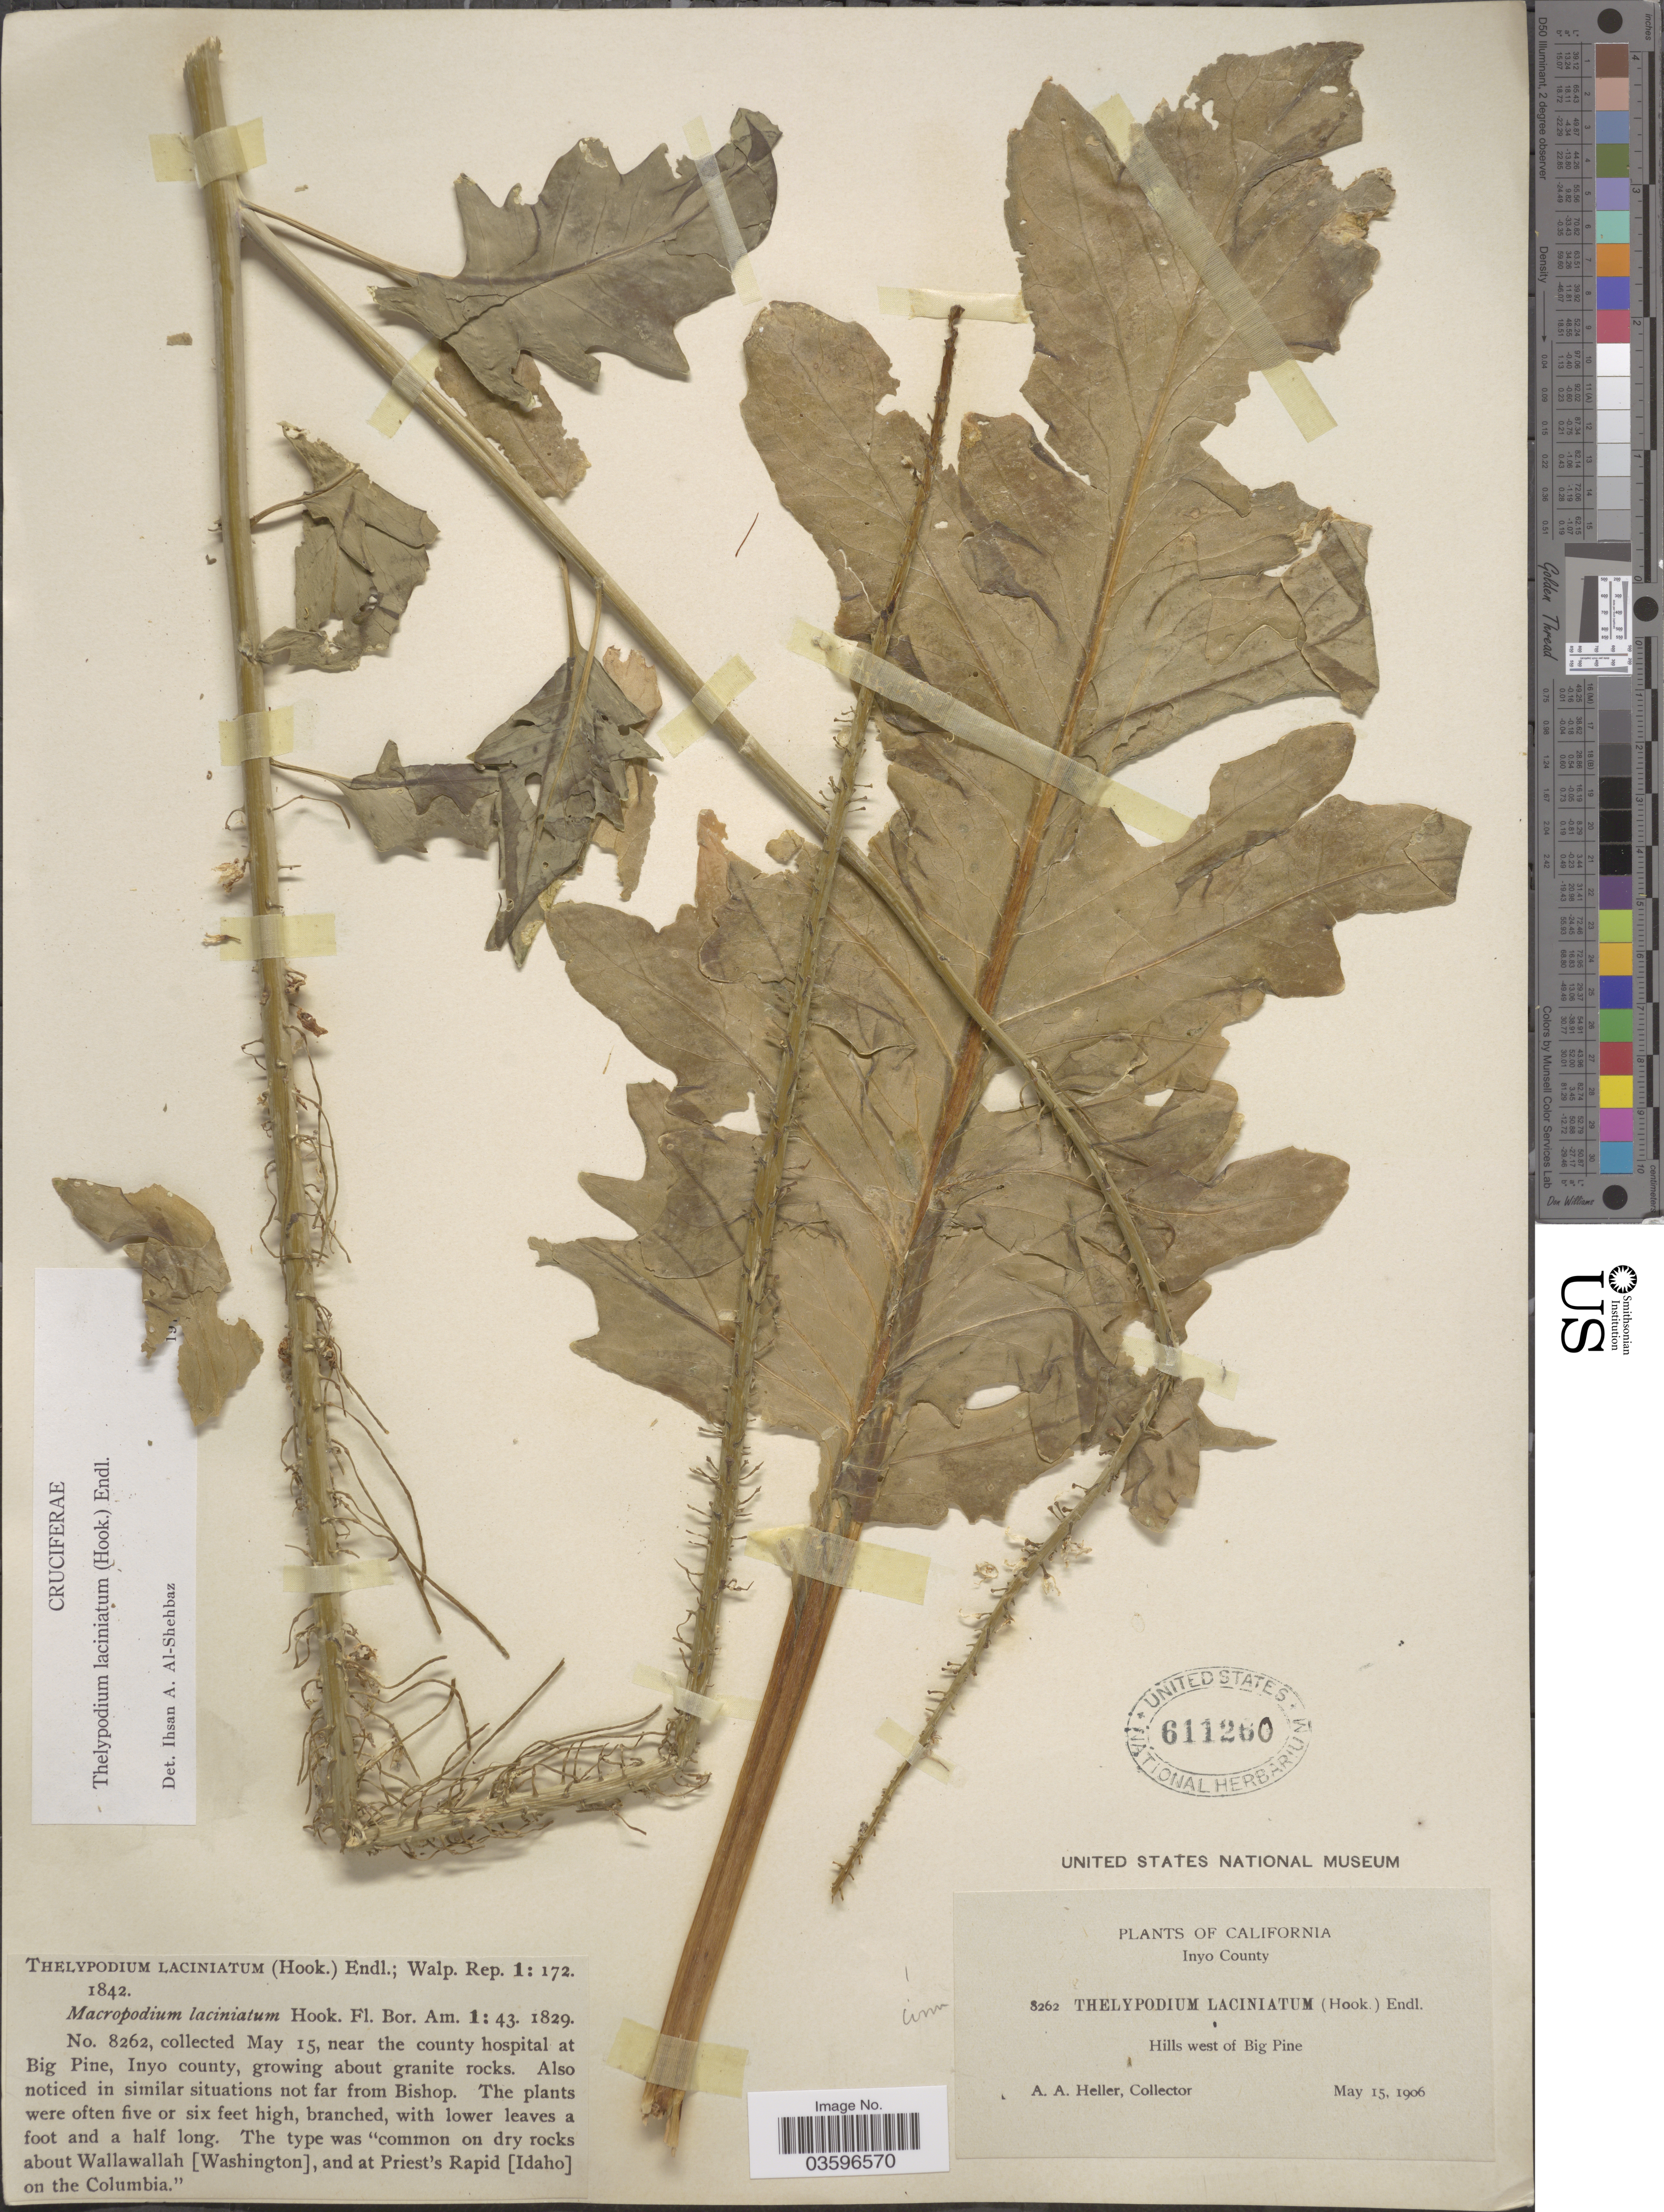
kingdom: Plantae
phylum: Tracheophyta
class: Magnoliopsida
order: Brassicales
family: Brassicaceae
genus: Thelypodium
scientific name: Thelypodium laciniatum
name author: (Hook.) Endl.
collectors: A. A. Heller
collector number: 8262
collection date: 1906-05-15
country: United States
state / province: California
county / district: Inyo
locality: Inyo County. Hills west of Big Pine. Near the county hospital at Big Pine.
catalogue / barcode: US 611260